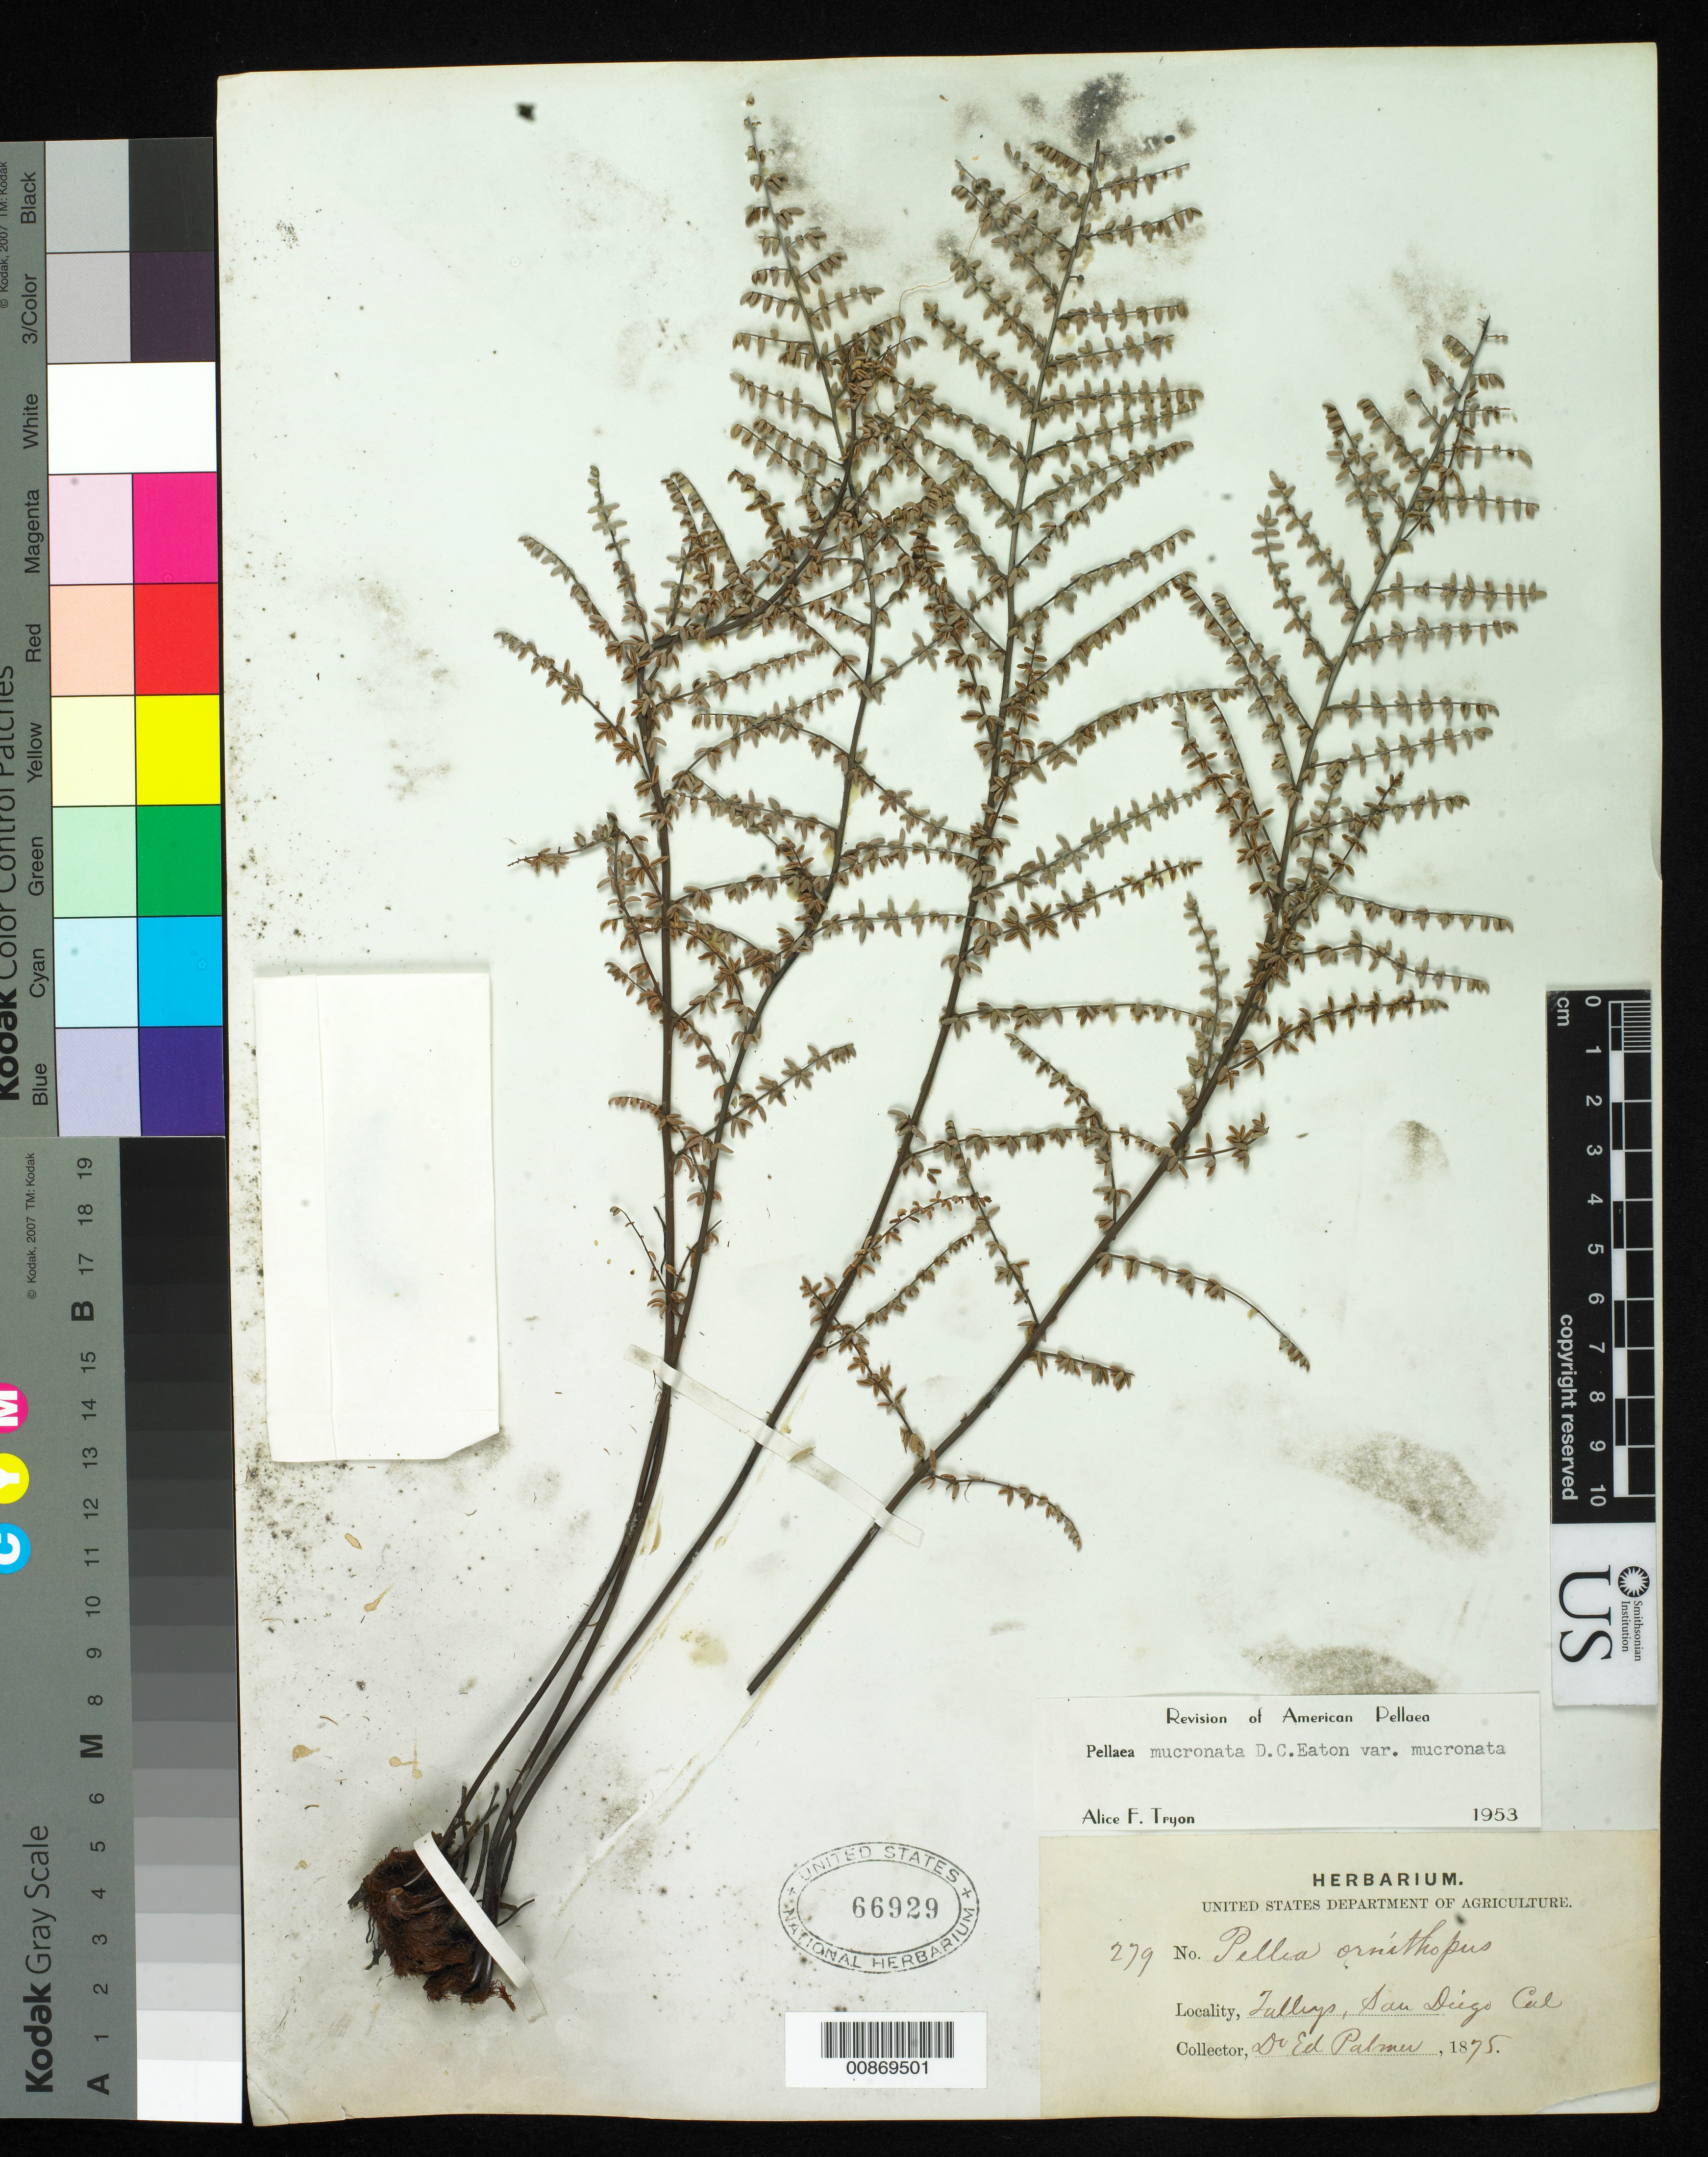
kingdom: Plantae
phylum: Tracheophyta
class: Polypodiopsida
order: Polypodiales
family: Pteridaceae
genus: Pellaea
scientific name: Pellaea mucronata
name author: (D.C. Eaton) D.C. Eaton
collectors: E. Palmer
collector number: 279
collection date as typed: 1875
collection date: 1875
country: United States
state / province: California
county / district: San Diego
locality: Talley's, San Diego, California.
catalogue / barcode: US 66929